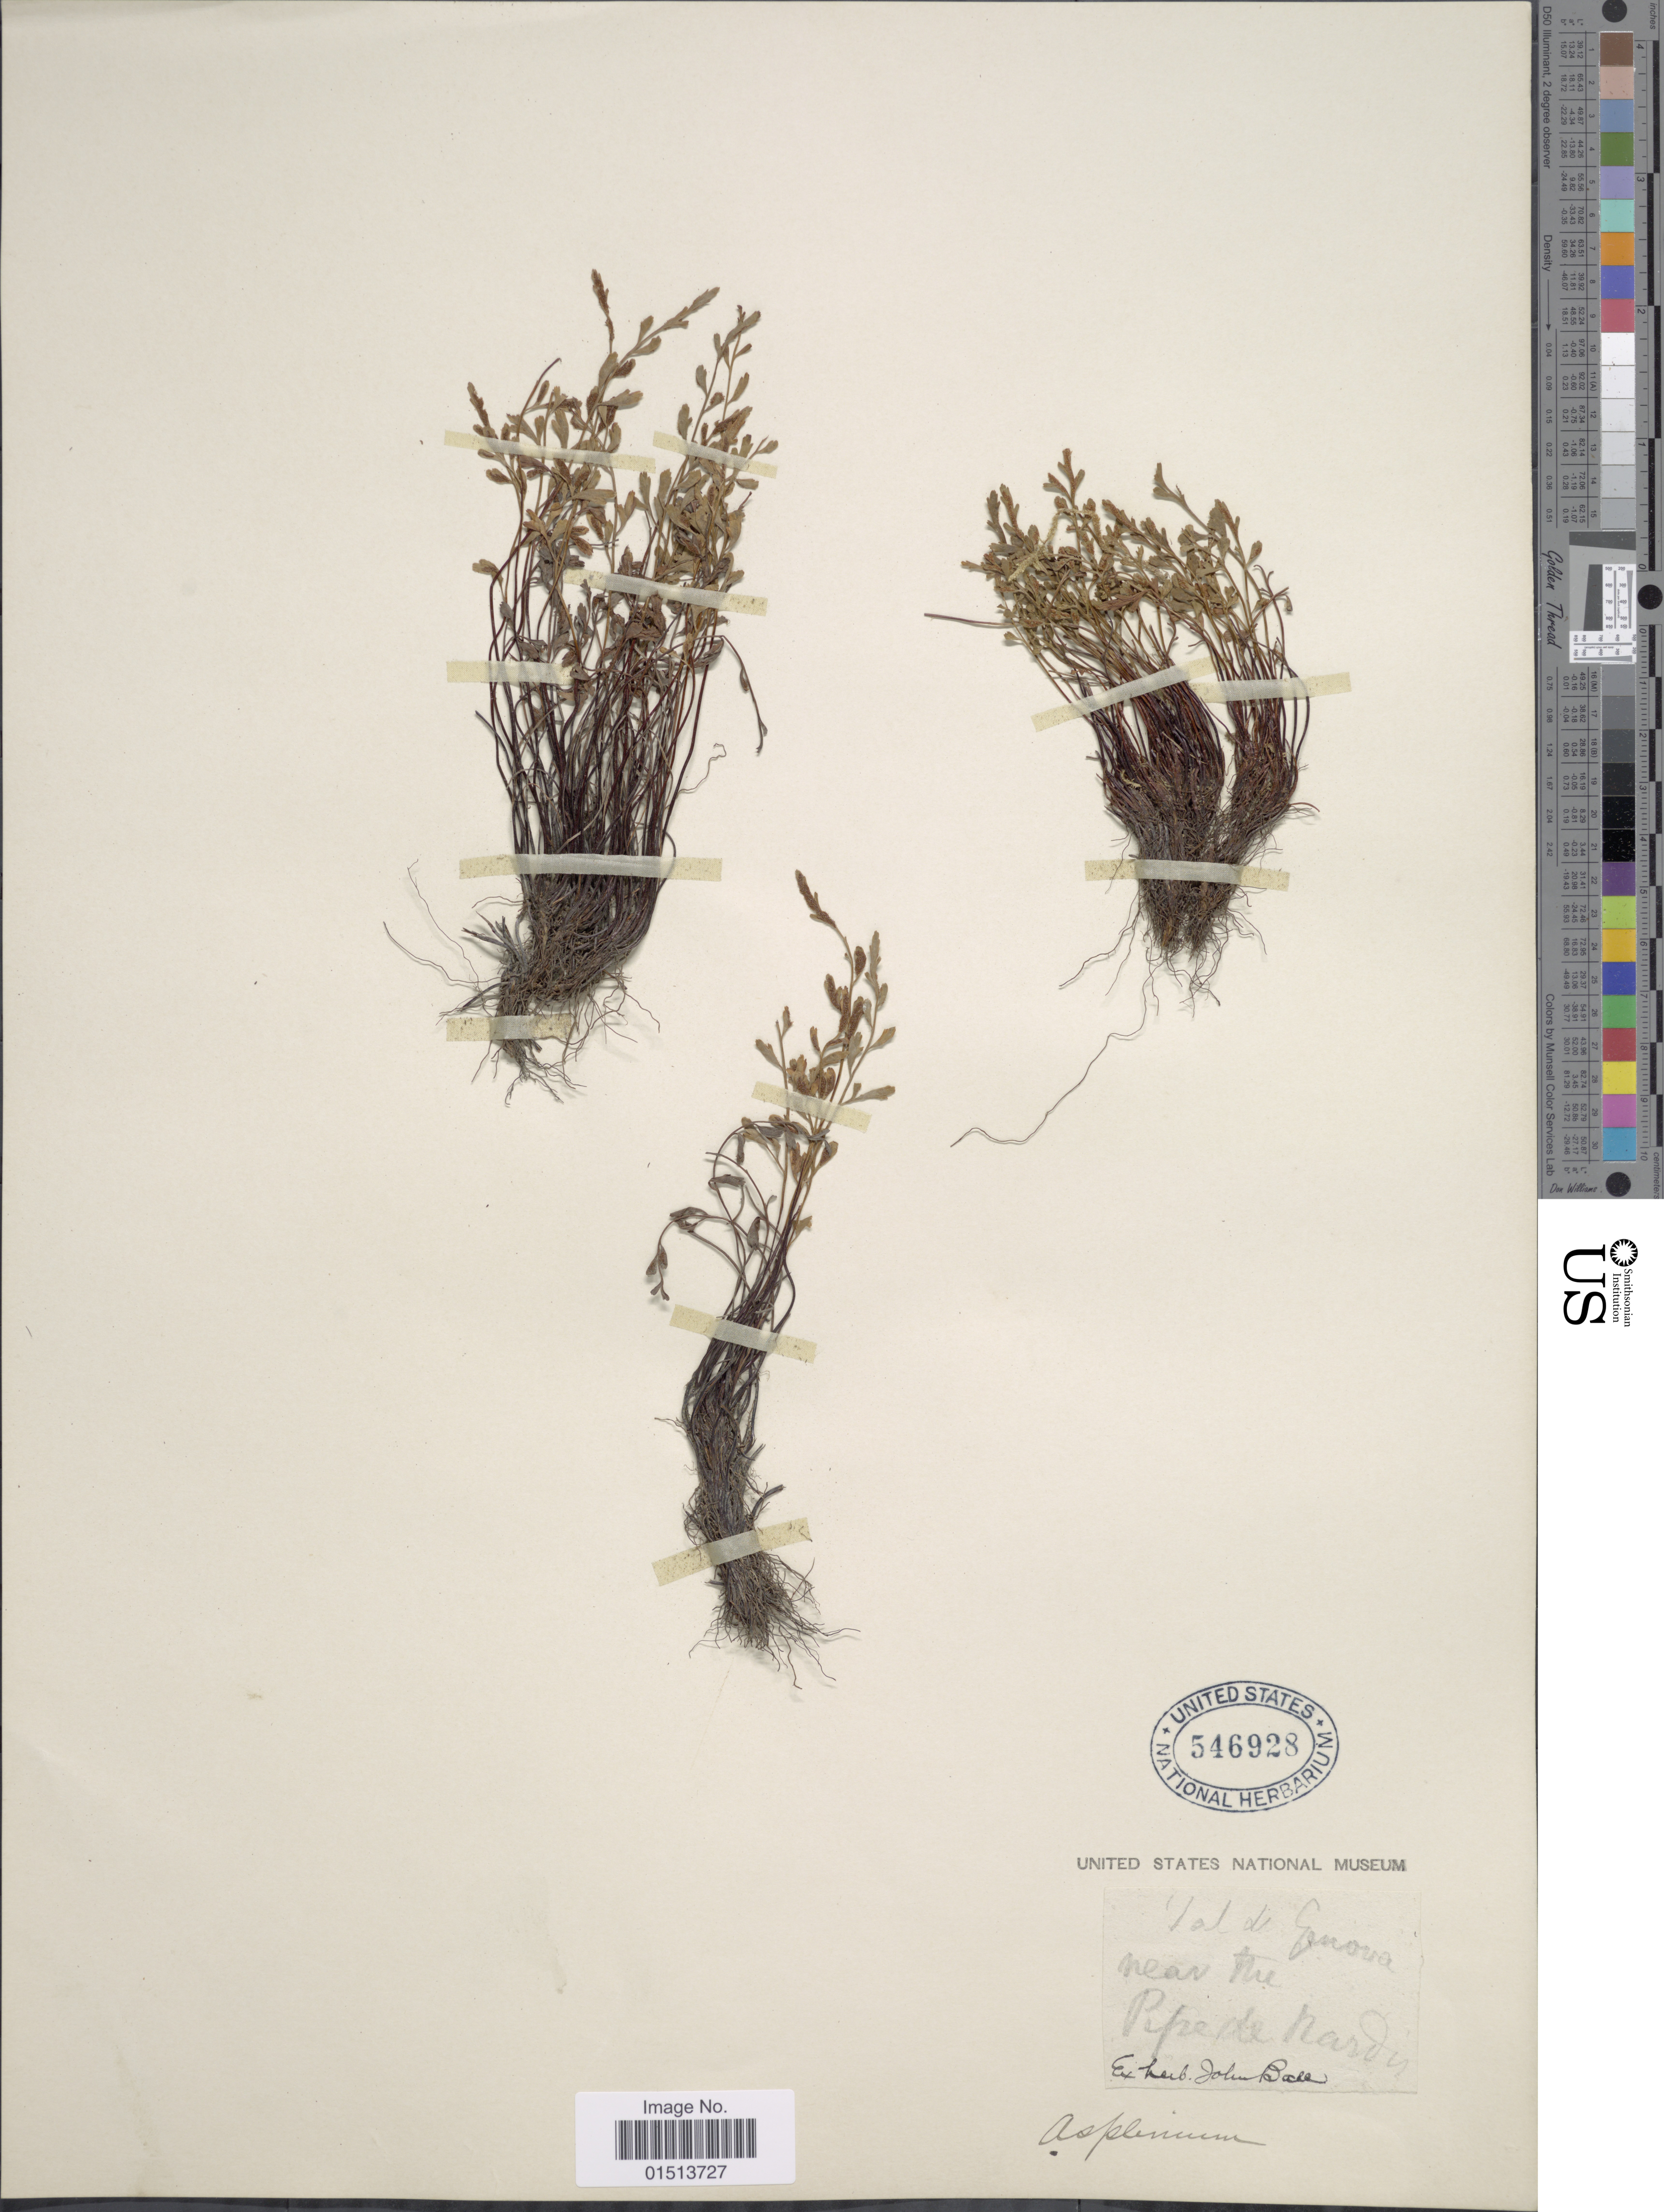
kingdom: Plantae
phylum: Tracheophyta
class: Polypodiopsida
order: Polypodiales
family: Aspleniaceae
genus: Asplenium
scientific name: Asplenium alternifolium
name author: Jacq.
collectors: ex herb. John Ball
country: Italy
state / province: Trentino-Alto Adige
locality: Genova, near the Pipe de Nardy.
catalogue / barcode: US 546928